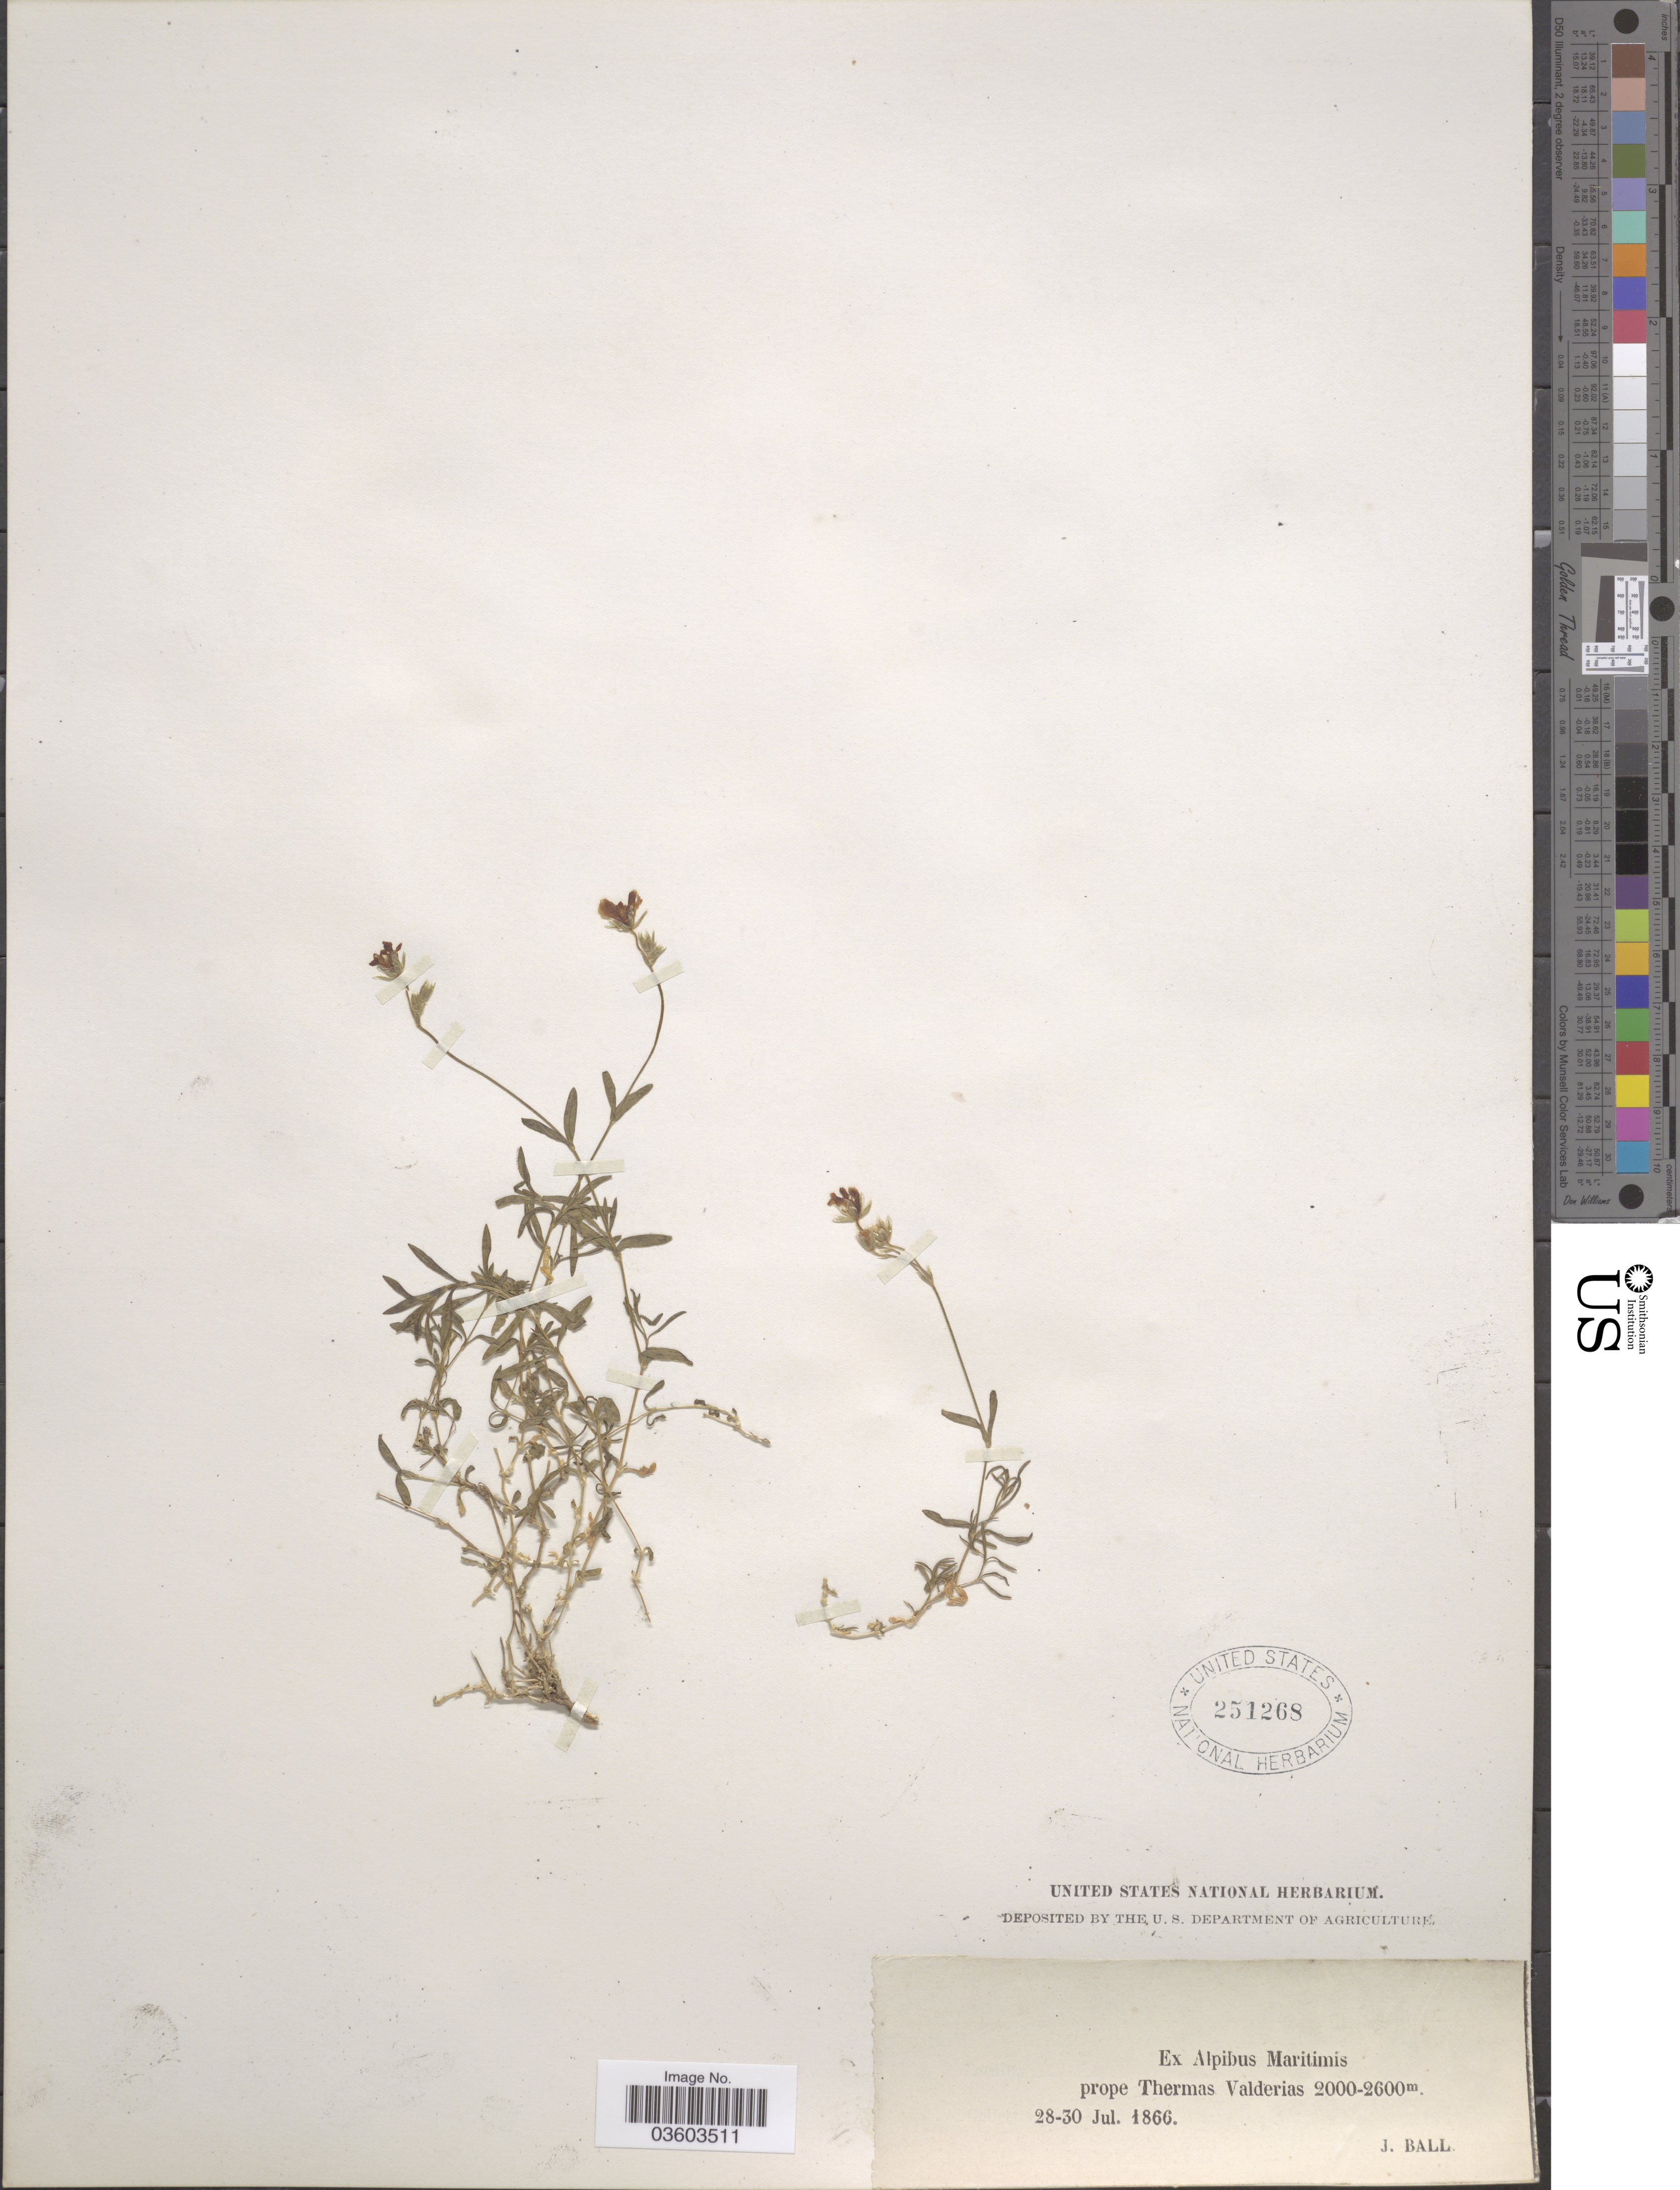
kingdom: Plantae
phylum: Tracheophyta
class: Magnoliopsida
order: Caryophyllales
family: Caryophyllaceae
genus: Cerastium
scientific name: Cerastium sp.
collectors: J. Ball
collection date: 1866-07-28/1866-07-30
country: Italy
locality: Ex Alpibus Maritimis prope Thermas Valderias.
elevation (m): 2000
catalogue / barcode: US 251268